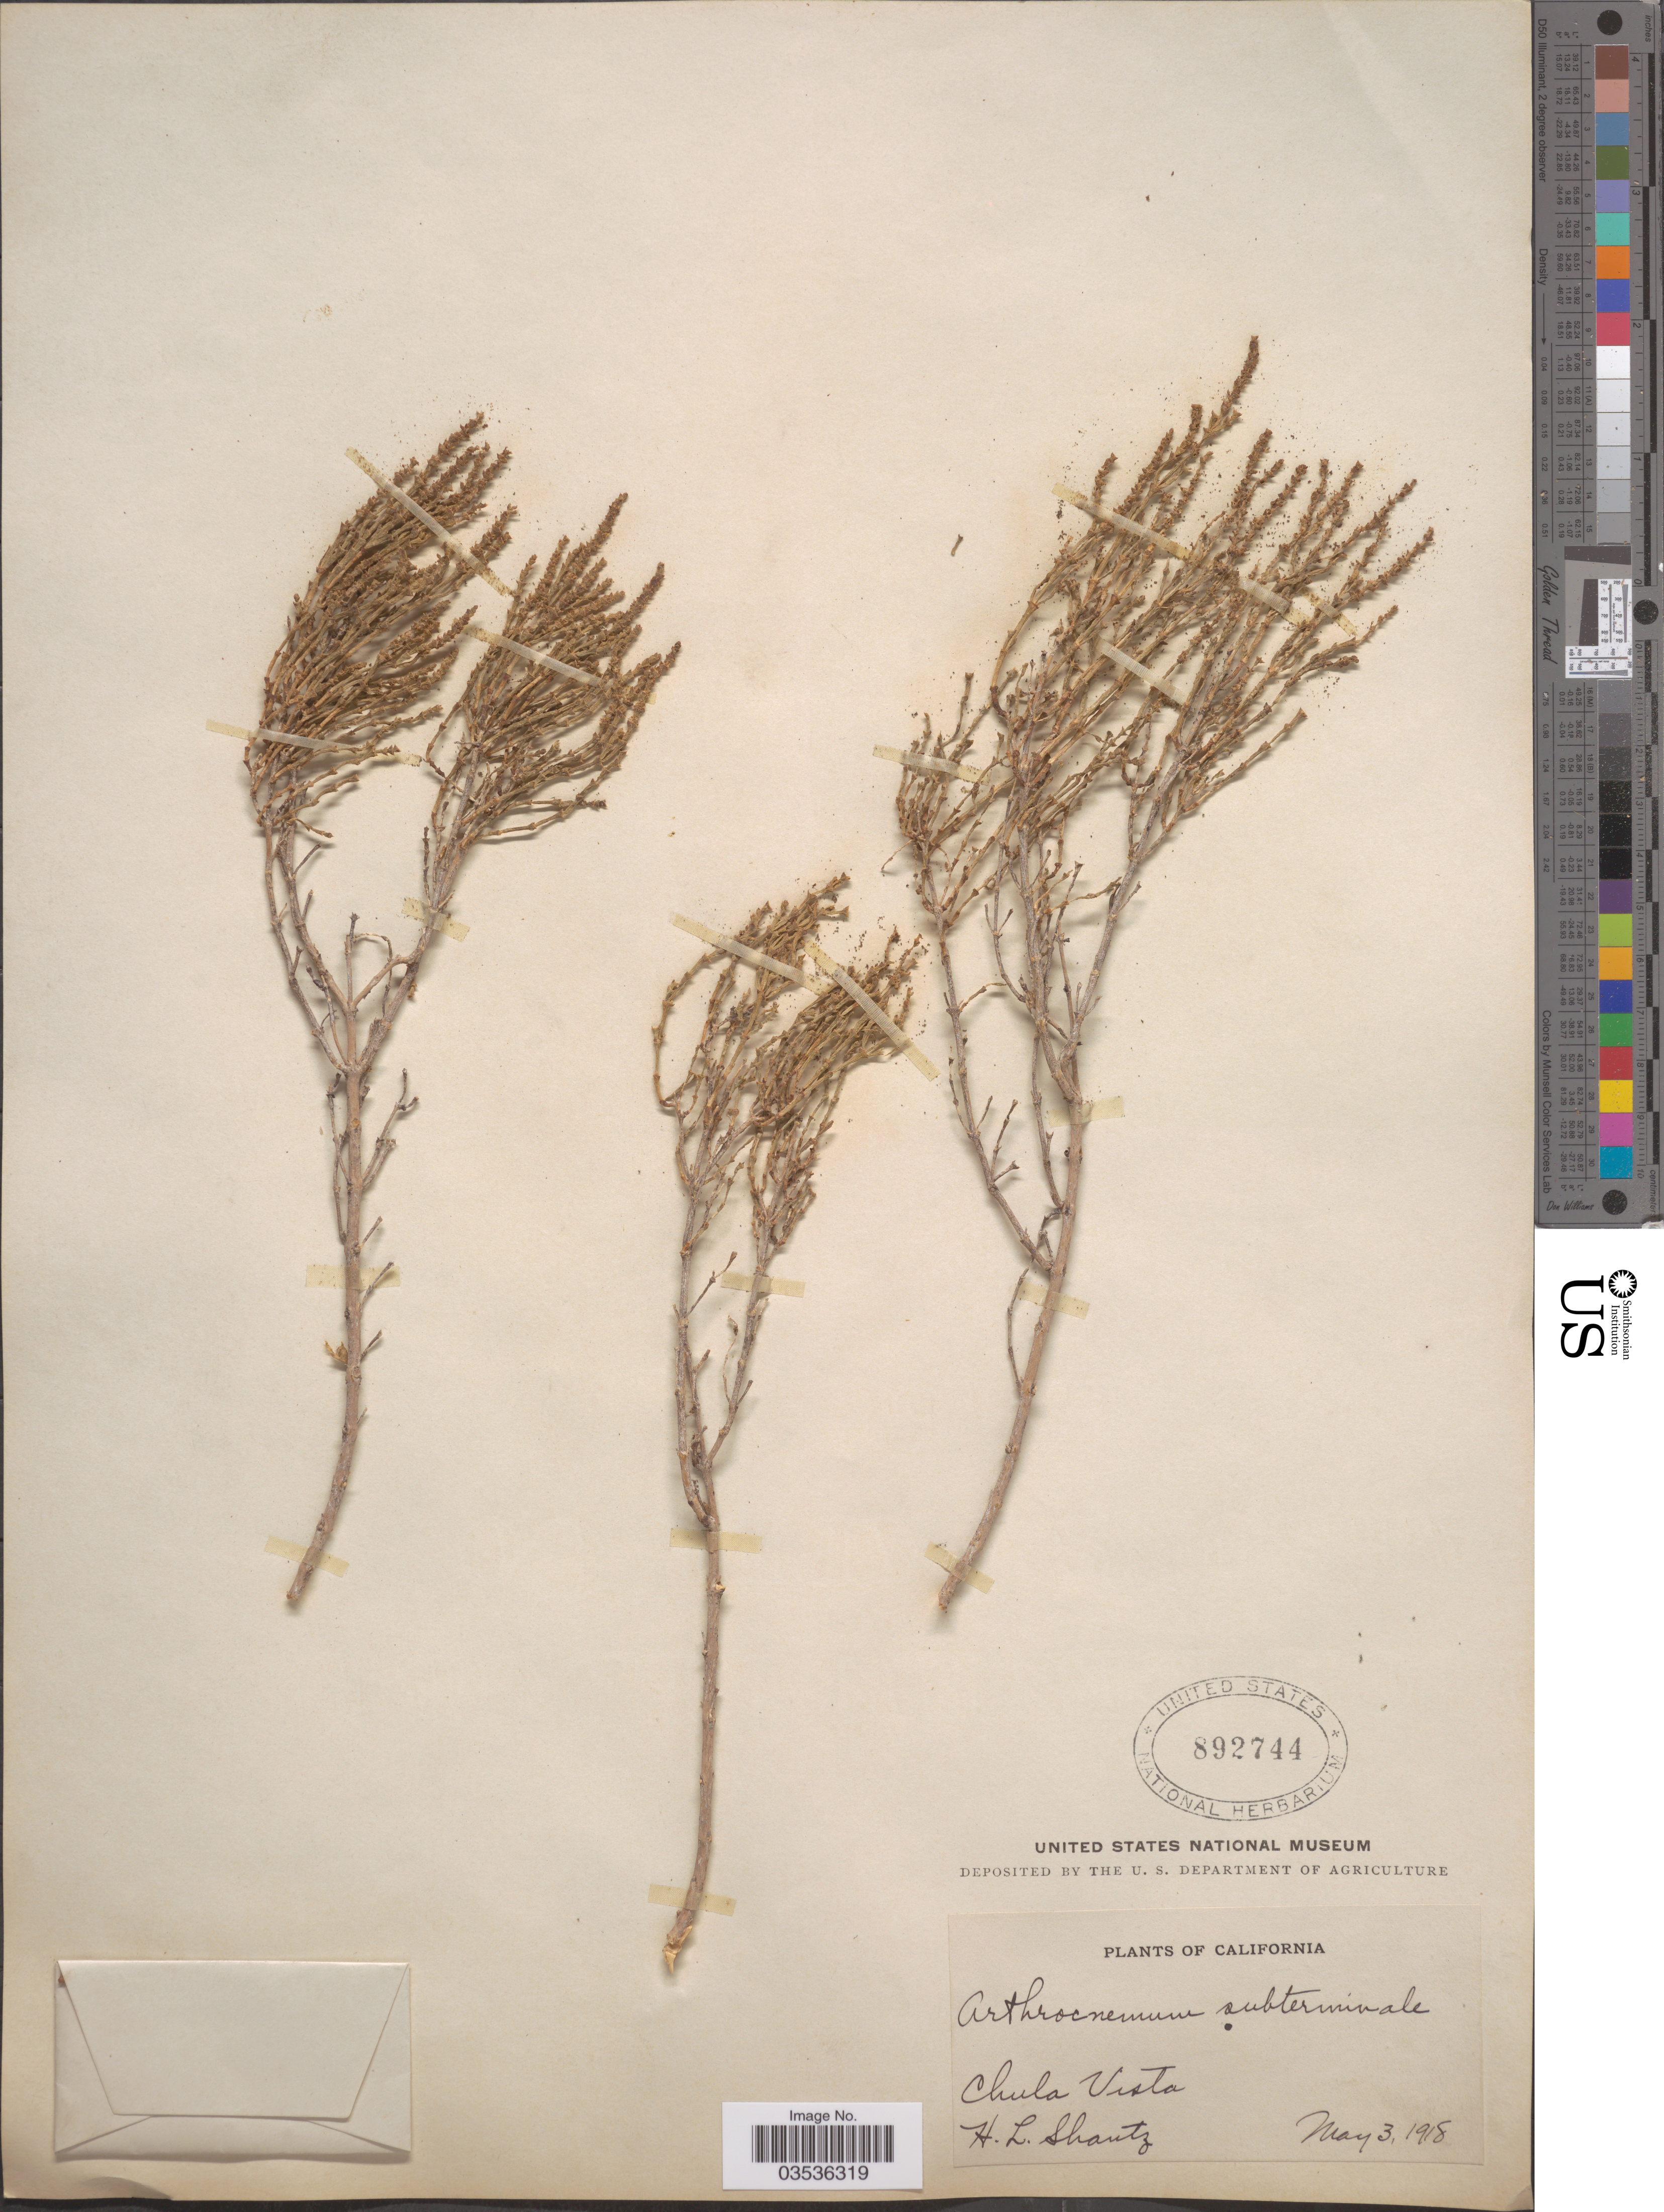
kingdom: Plantae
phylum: Tracheophyta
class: Magnoliopsida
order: Caryophyllales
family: Amaranthaceae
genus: Arthroceras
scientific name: Arthroceras subterminale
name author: (Parish) Piirainen & G. Kadereit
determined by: Strong, Mark T., (BOT), Smithsonian Institution - National Museum of Natural History (UNITED STATES)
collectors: H. Shantz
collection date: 1918-05-03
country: United States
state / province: California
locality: Chula Vista.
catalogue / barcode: US 892744